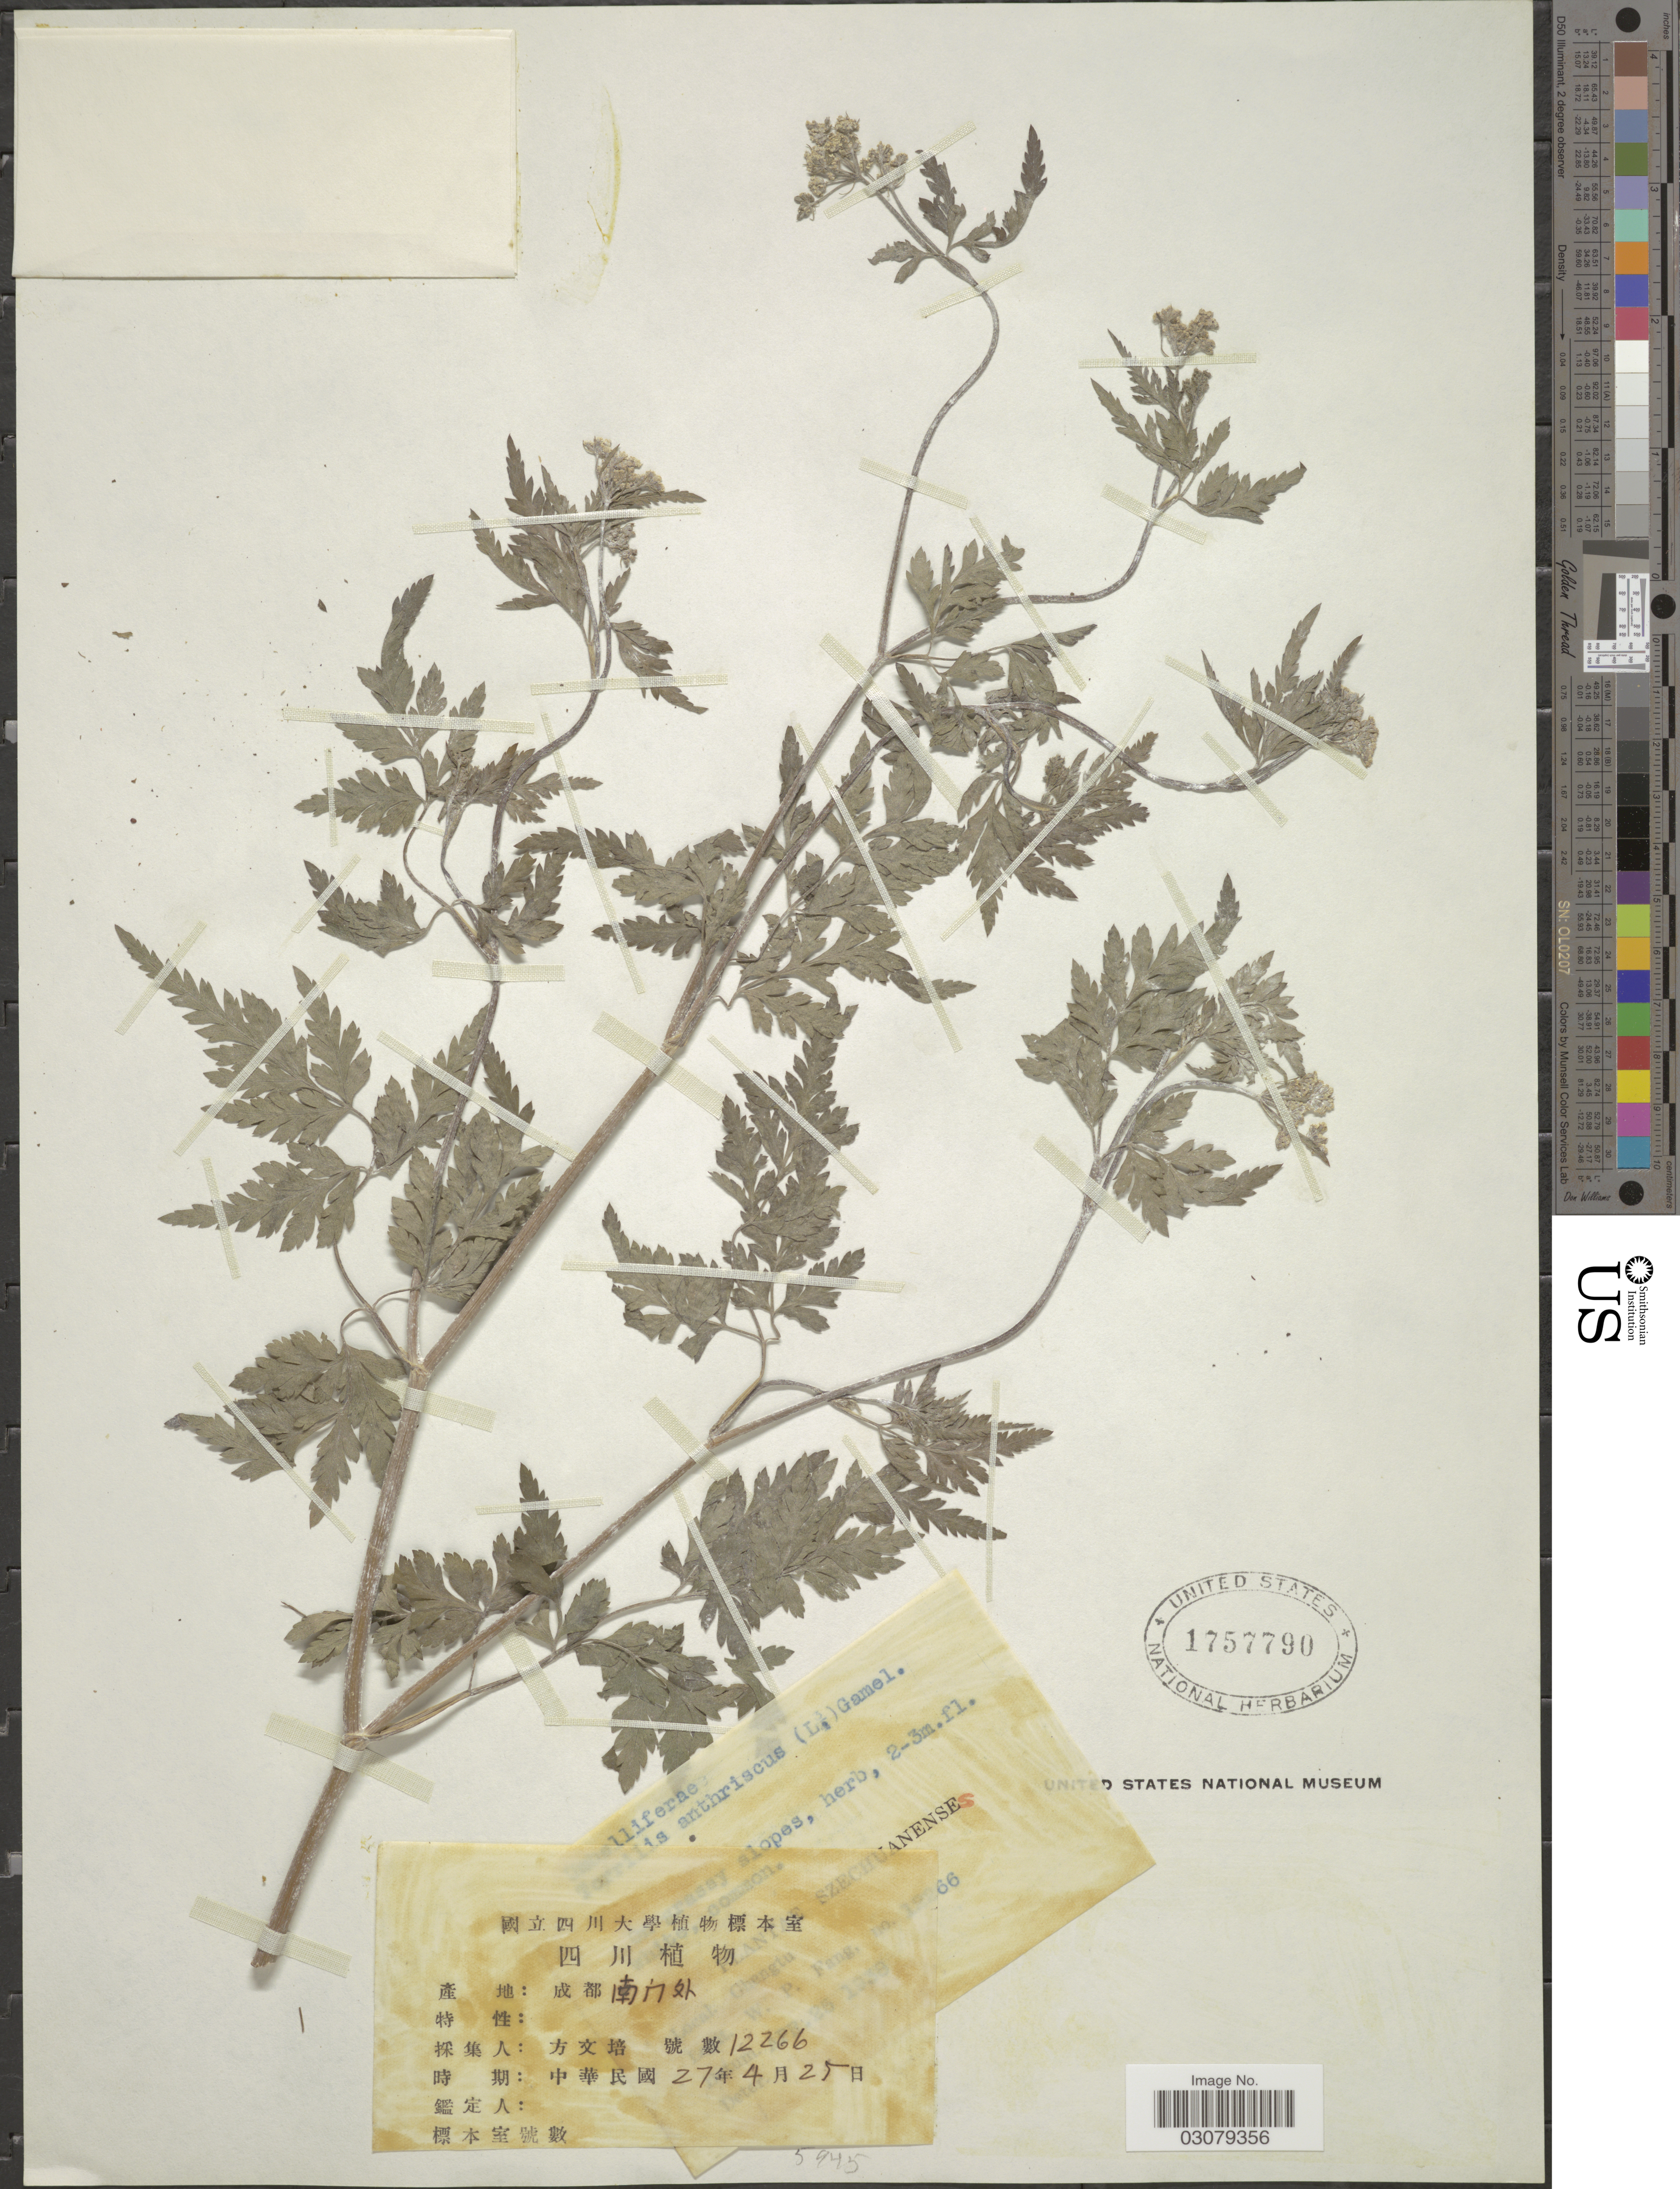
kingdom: Plantae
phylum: Tracheophyta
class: Magnoliopsida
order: Apiales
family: Apiaceae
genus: Torilis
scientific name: Torilis japonica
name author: (Houtt.) DC.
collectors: W. P. Fang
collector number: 12266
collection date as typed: Transcribed d/m/y: 27/4/25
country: China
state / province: Sichuan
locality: Szechuanenses. Gangtu [interpreted].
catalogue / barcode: US 1757790